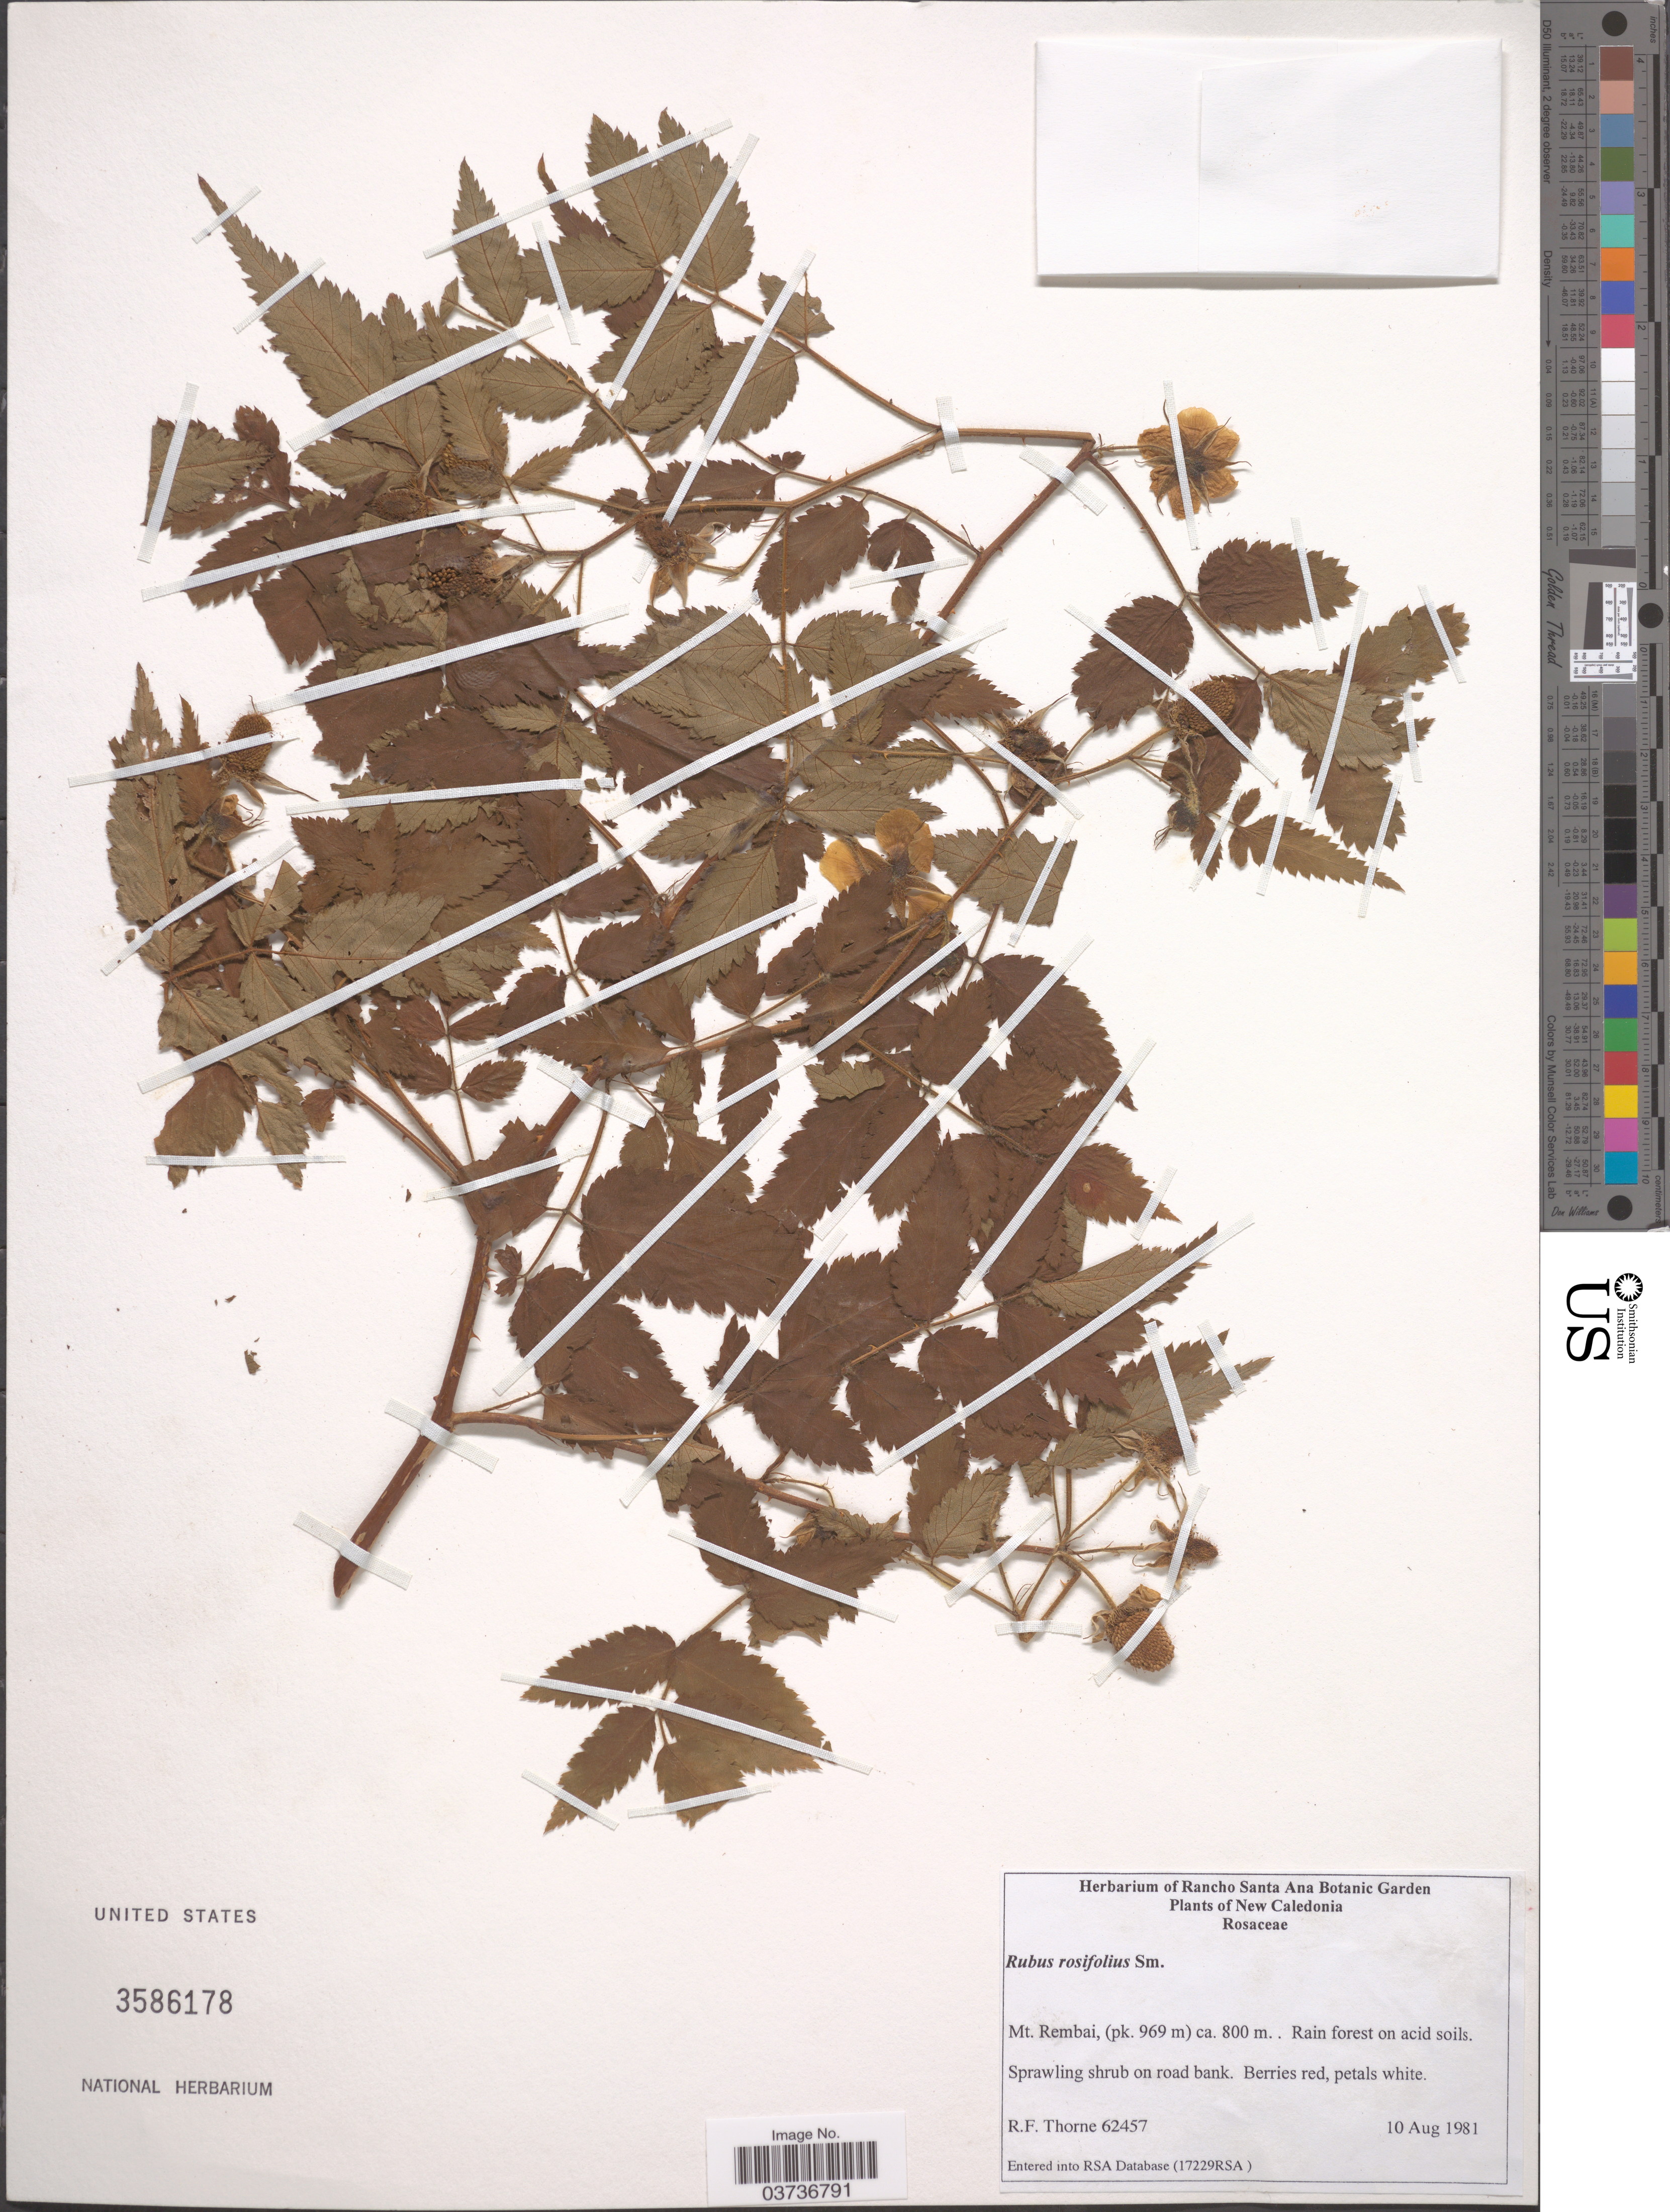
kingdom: Plantae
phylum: Tracheophyta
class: Magnoliopsida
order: Rosales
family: Rosaceae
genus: Rubus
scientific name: Rubus rosaefolius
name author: Sm.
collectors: R. Thorne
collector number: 62457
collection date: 1981-08-10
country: New Caledonia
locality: Mt. Rembai, (pk.969m).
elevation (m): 800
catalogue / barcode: US 3586178